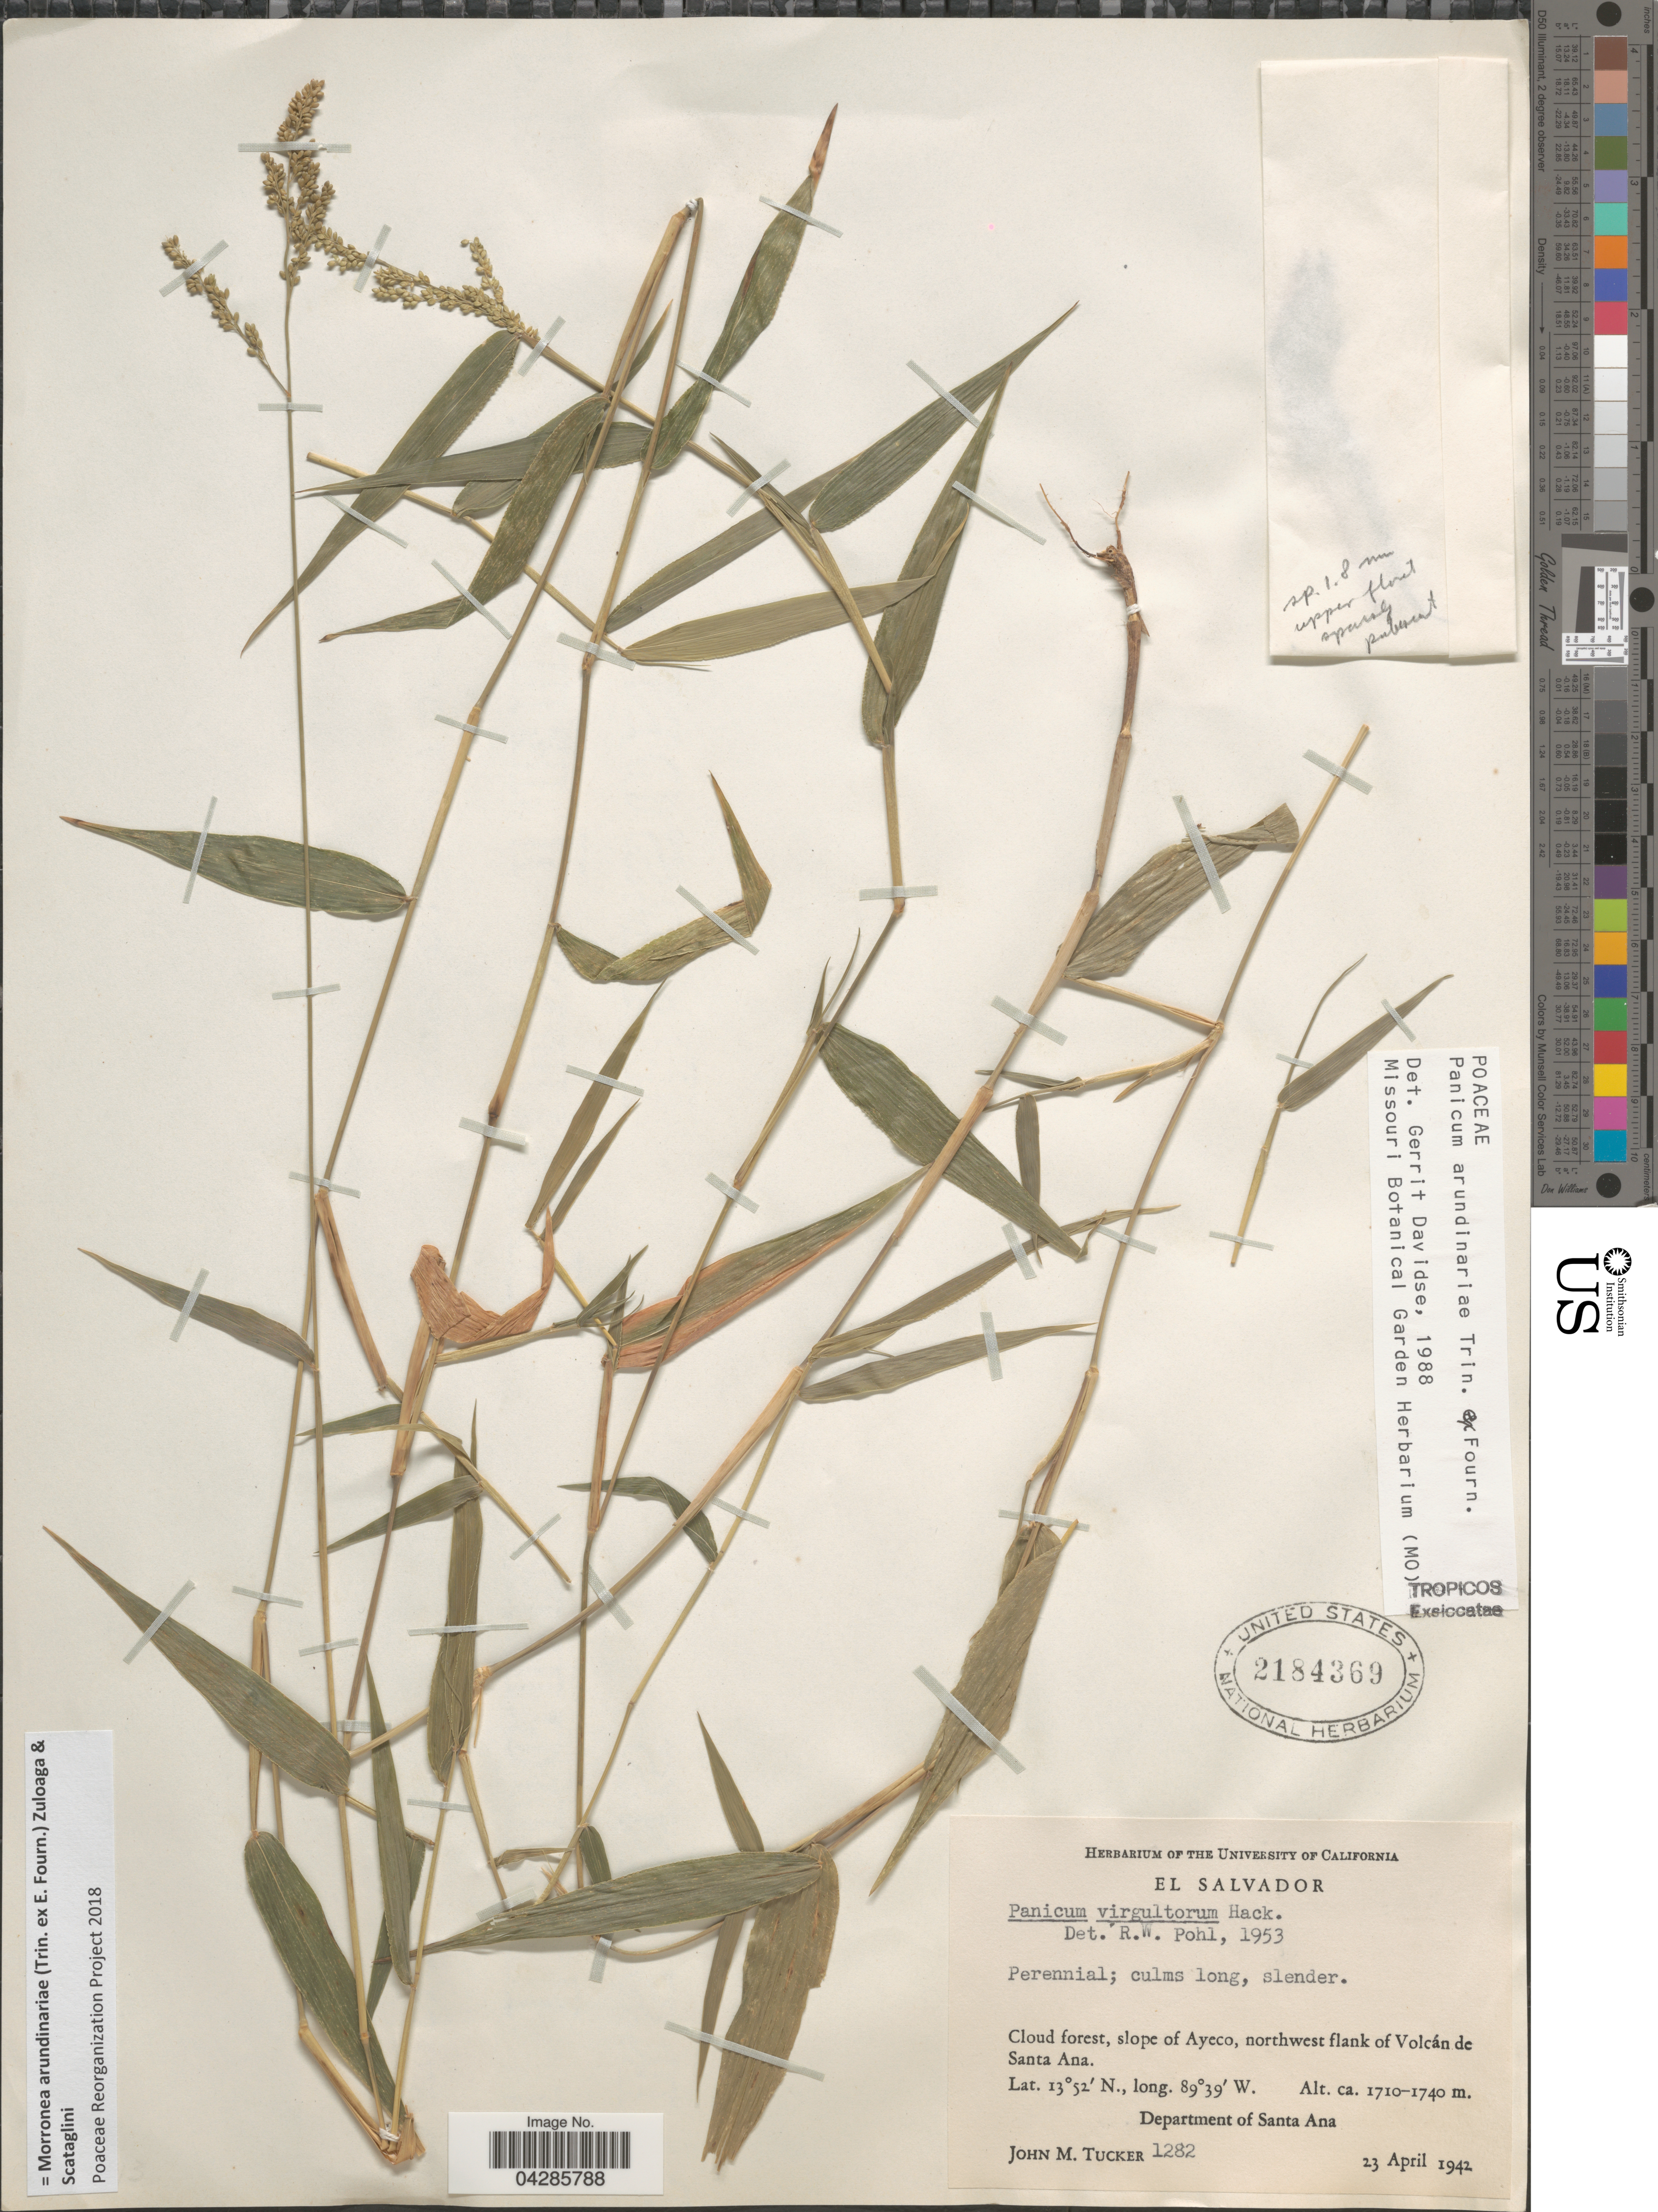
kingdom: Plantae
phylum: Tracheophyta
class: Liliopsida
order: Poales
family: Poaceae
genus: Morronea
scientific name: Morronea arundinariae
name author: (Trin. ex E. Fourn.) Zuloaga & Scataglini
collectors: J. M. Tucker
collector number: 1282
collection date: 1942-04-23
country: El Salvador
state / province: Santa Ana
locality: Cloud forest, slope of Ayeco, northwest flank of Volcán de Santa Ana. Department of Santa Ana.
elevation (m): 1710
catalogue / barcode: US 2184369